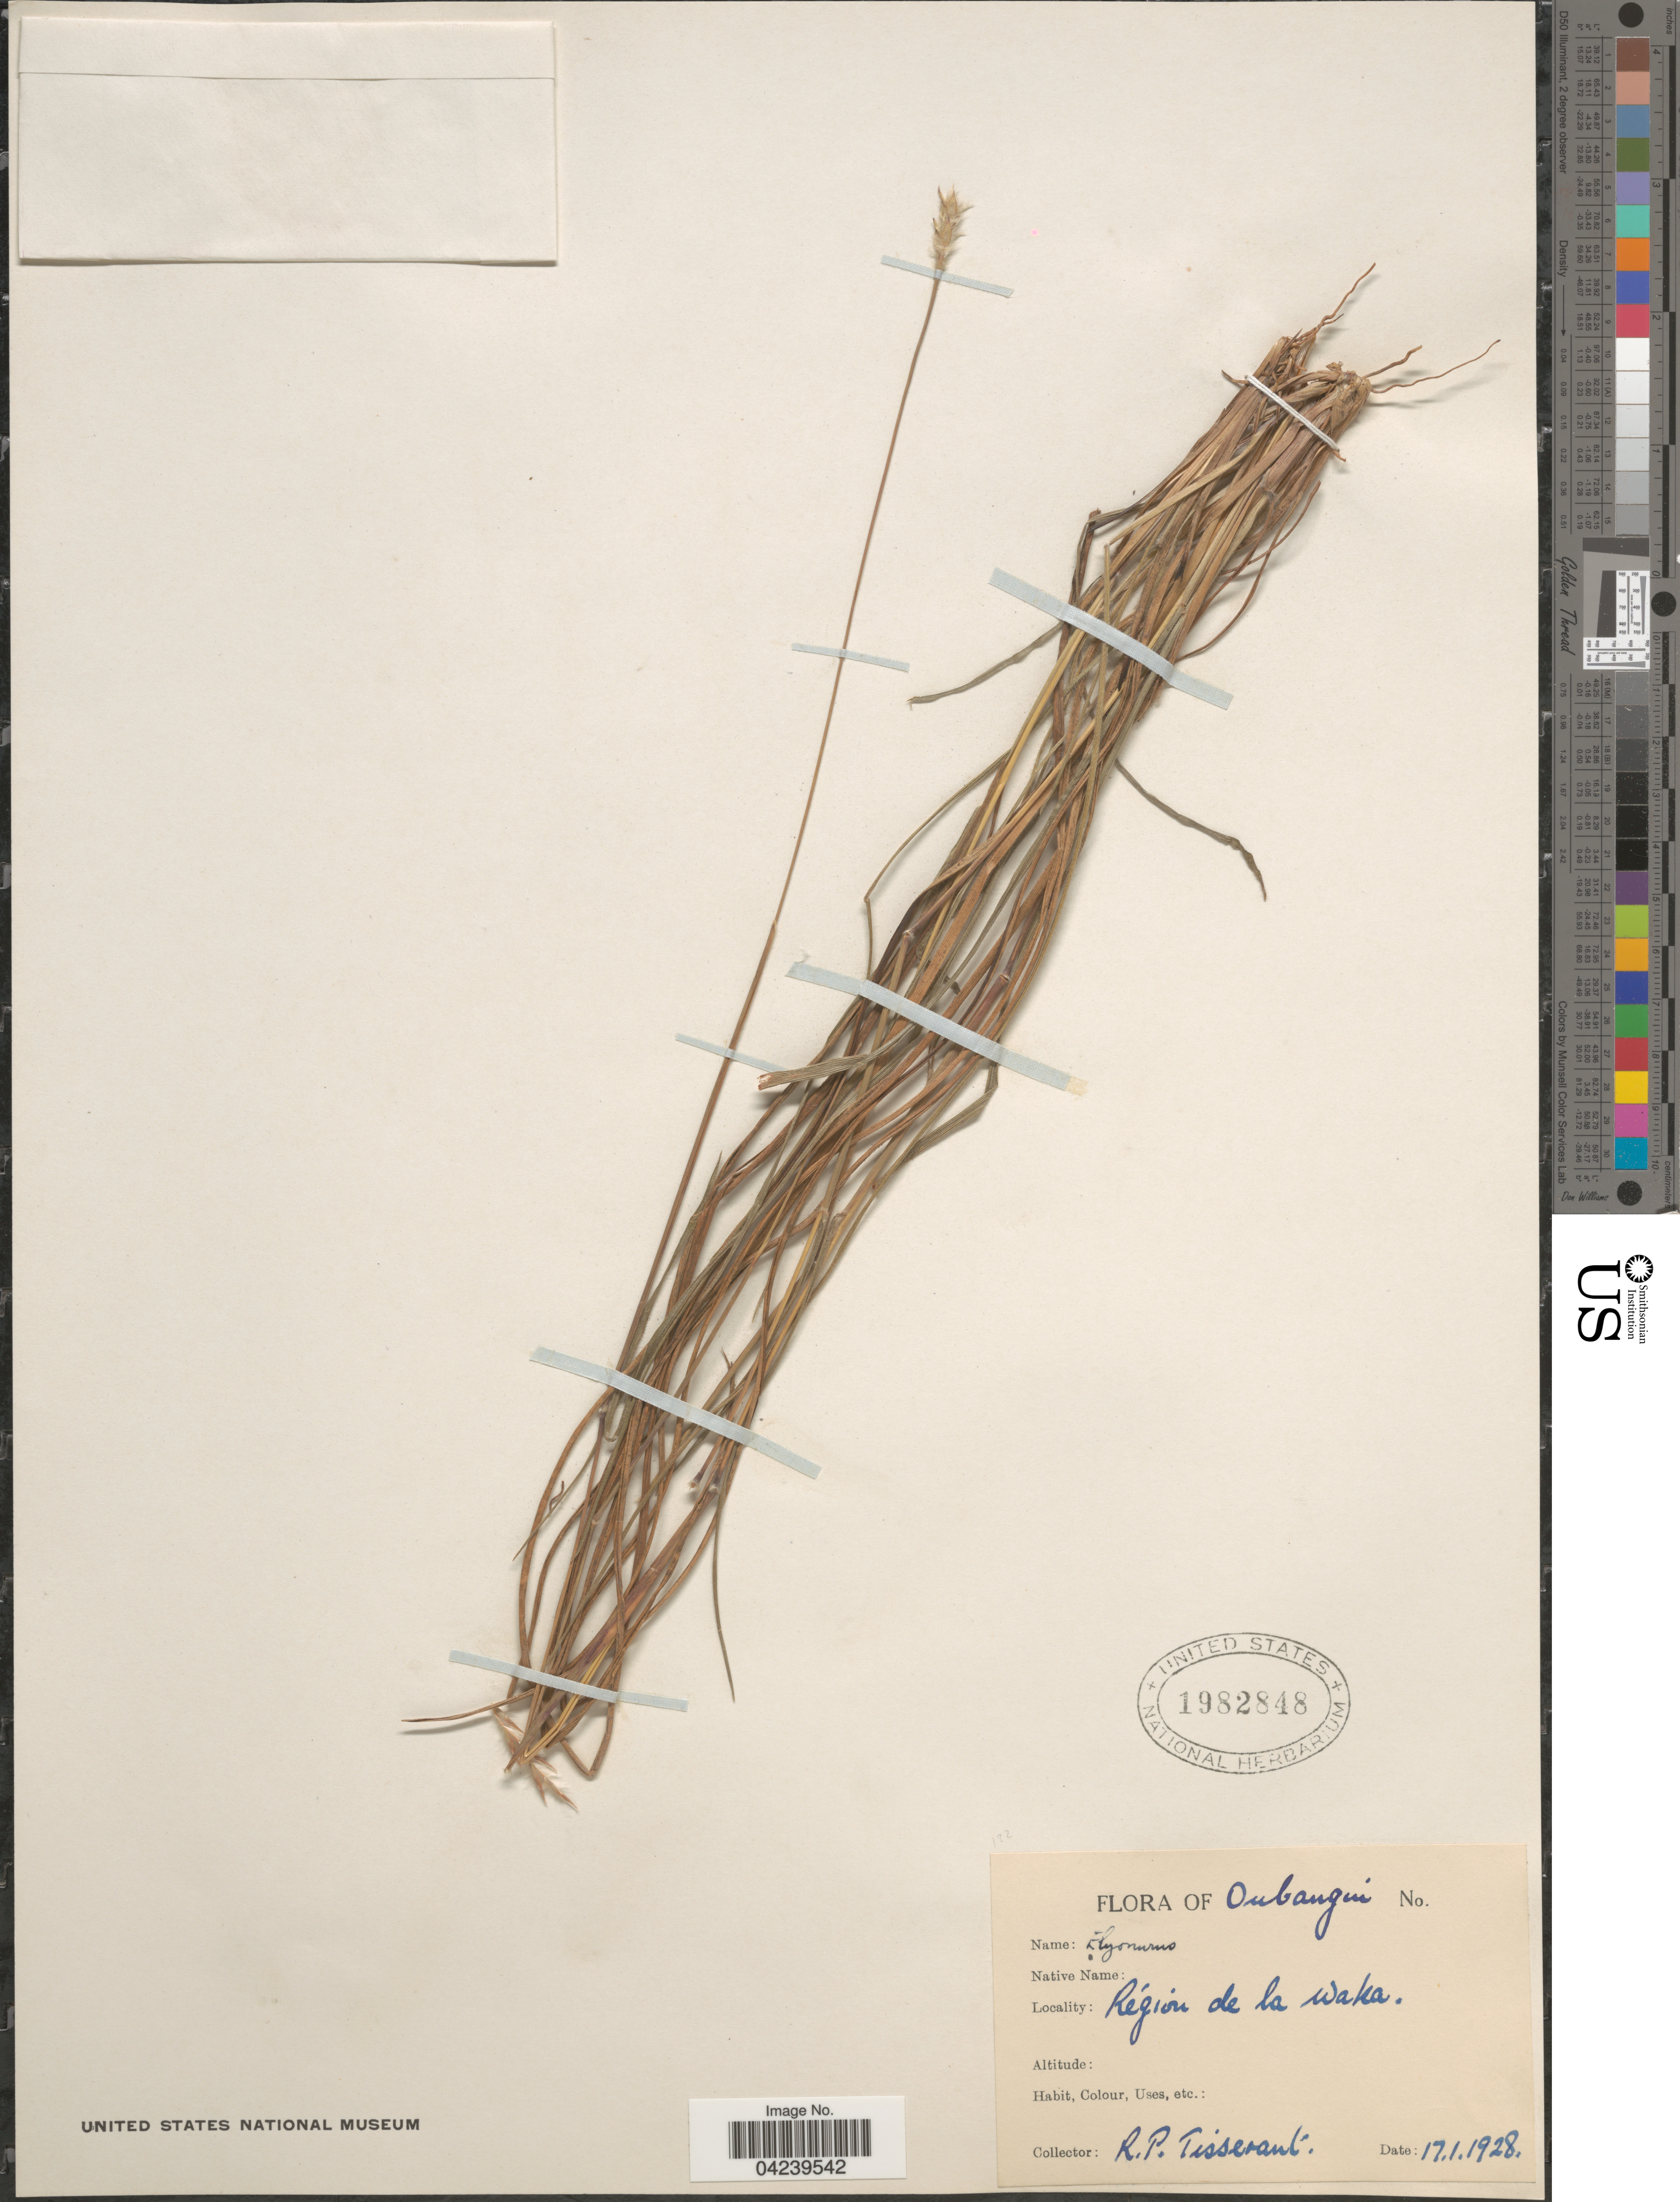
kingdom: Plantae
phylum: Tracheophyta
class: Liliopsida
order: Poales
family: Poaceae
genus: Elionurus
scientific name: Elionurus sp.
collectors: C. Tisserant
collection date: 1928-01-17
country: Central African Republic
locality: Oubangui. Région de la Waka.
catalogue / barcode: US 1982848